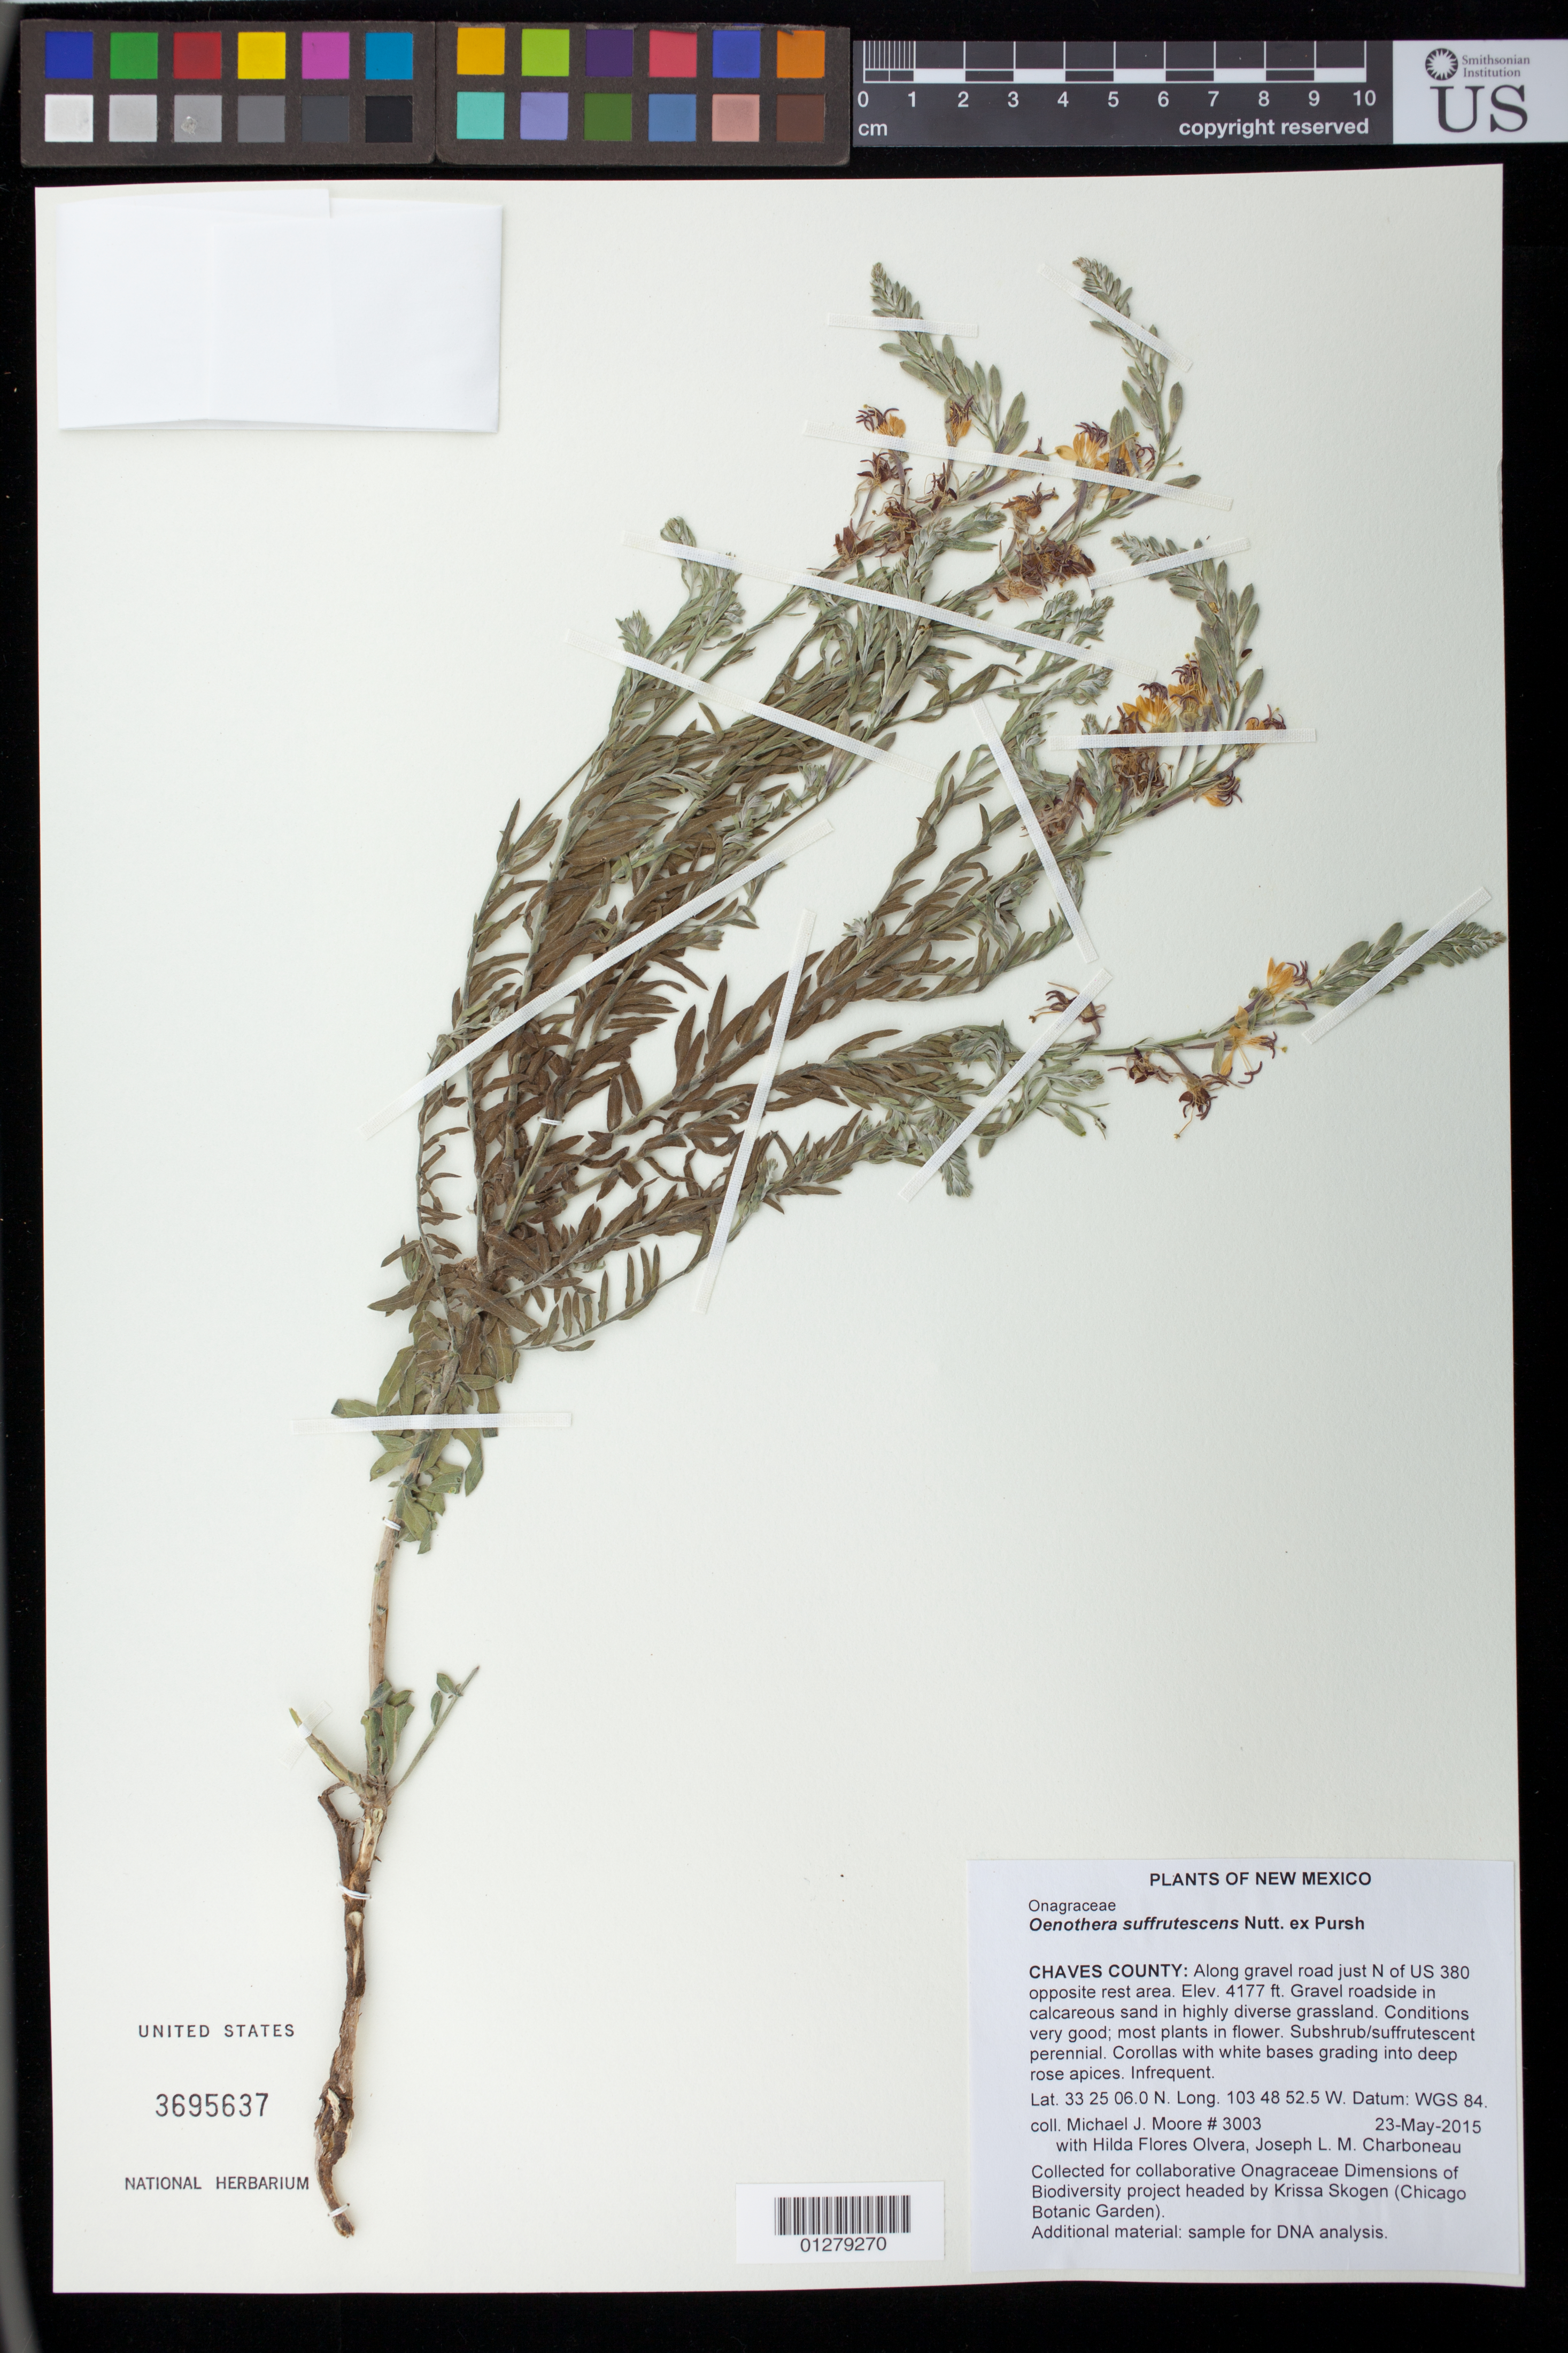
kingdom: Plantae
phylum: Tracheophyta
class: Magnoliopsida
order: Myrtales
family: Onagraceae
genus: Oenothera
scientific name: Oenothera suffrutescens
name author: (Ser.) W.L. Wagner & Hoch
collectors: M. J. Moore, H. Flores Olvera & J. L. M. Charboneau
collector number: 3003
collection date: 2015-05-23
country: United States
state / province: New Mexico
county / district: Chaves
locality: Along gravel road just N of US 380 opposite rest area.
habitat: Gravel roadside in calcareous sand in highly diverse grassland. Conditions very good; most plants in flower.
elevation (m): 1273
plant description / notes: Collected for collaborative Onagraceae Dimensions of Biodiversity project headed by Krissa Skogen (Chicago Botanic Garden).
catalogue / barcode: US 3695637